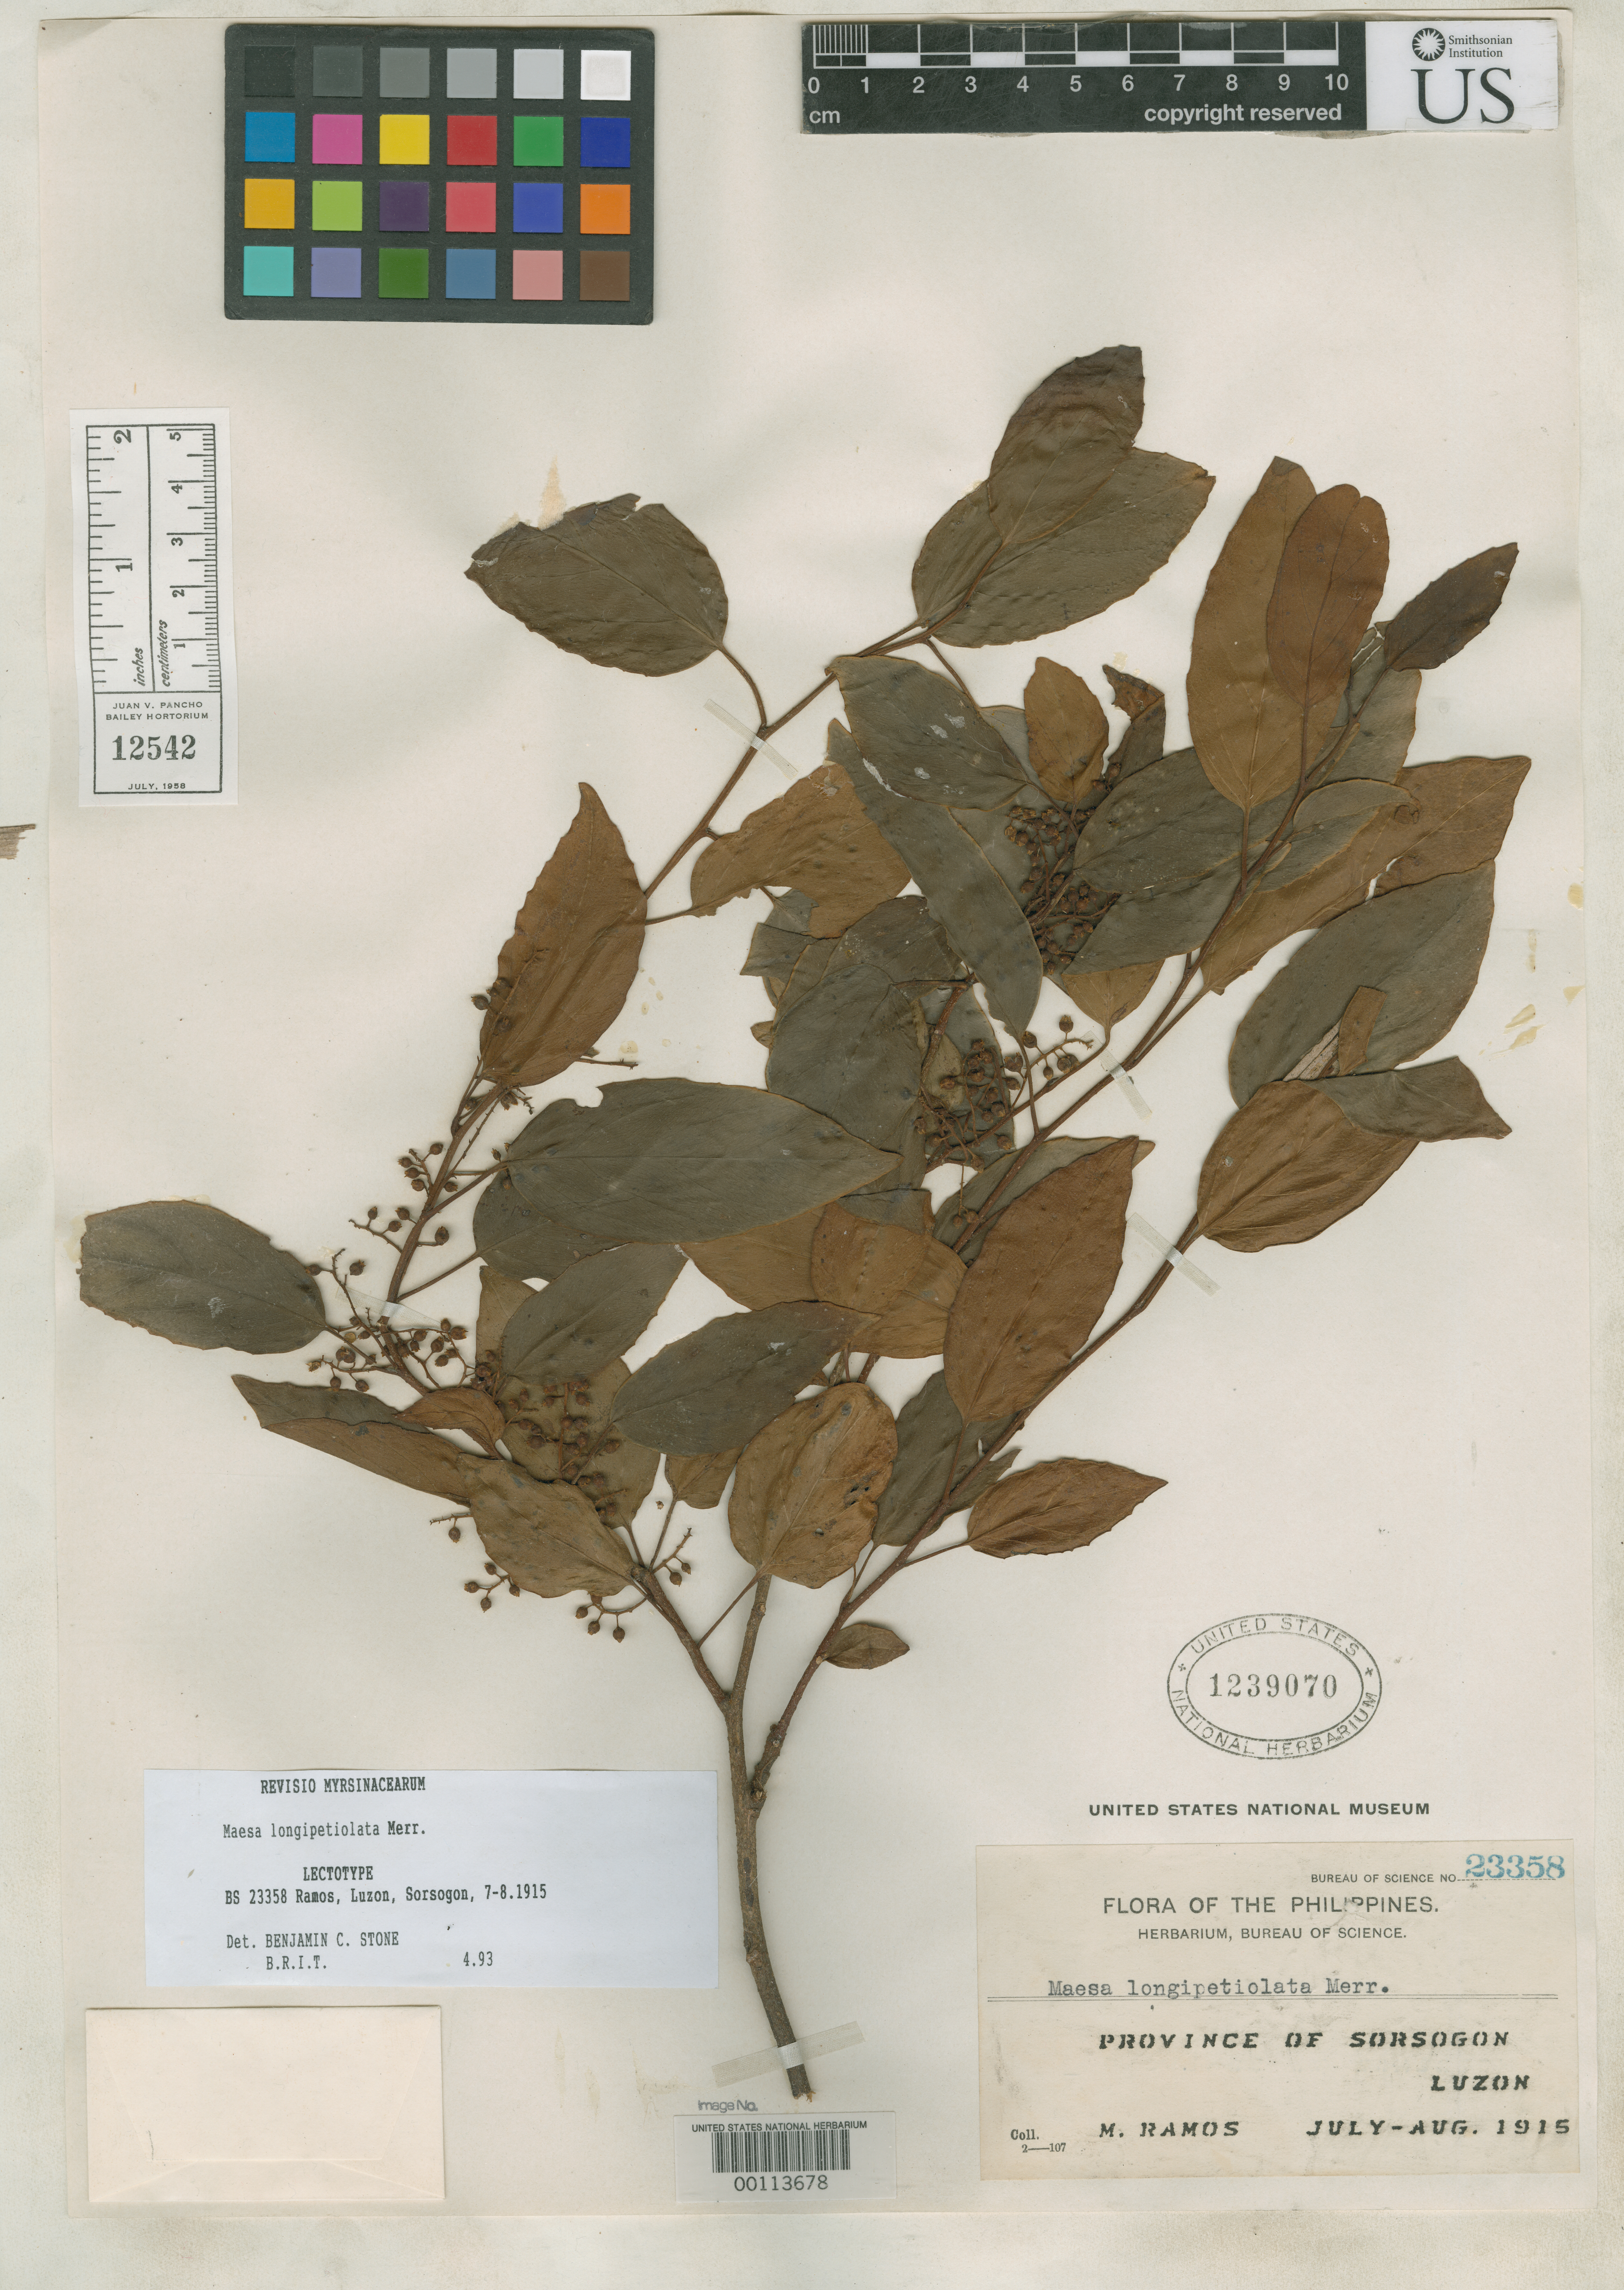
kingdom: Plantae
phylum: Tracheophyta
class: Magnoliopsida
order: Ericales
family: Primulaceae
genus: Maesa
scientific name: Maesa longipetiolata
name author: Merr.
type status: Isotype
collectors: M. Ramos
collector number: Bur. Sci. 23358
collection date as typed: Jul 1915 to -- Aug 1915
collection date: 1915-07/1915-08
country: Philippines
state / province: Bicol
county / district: Sorsogon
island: Luzon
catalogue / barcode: US 1239070